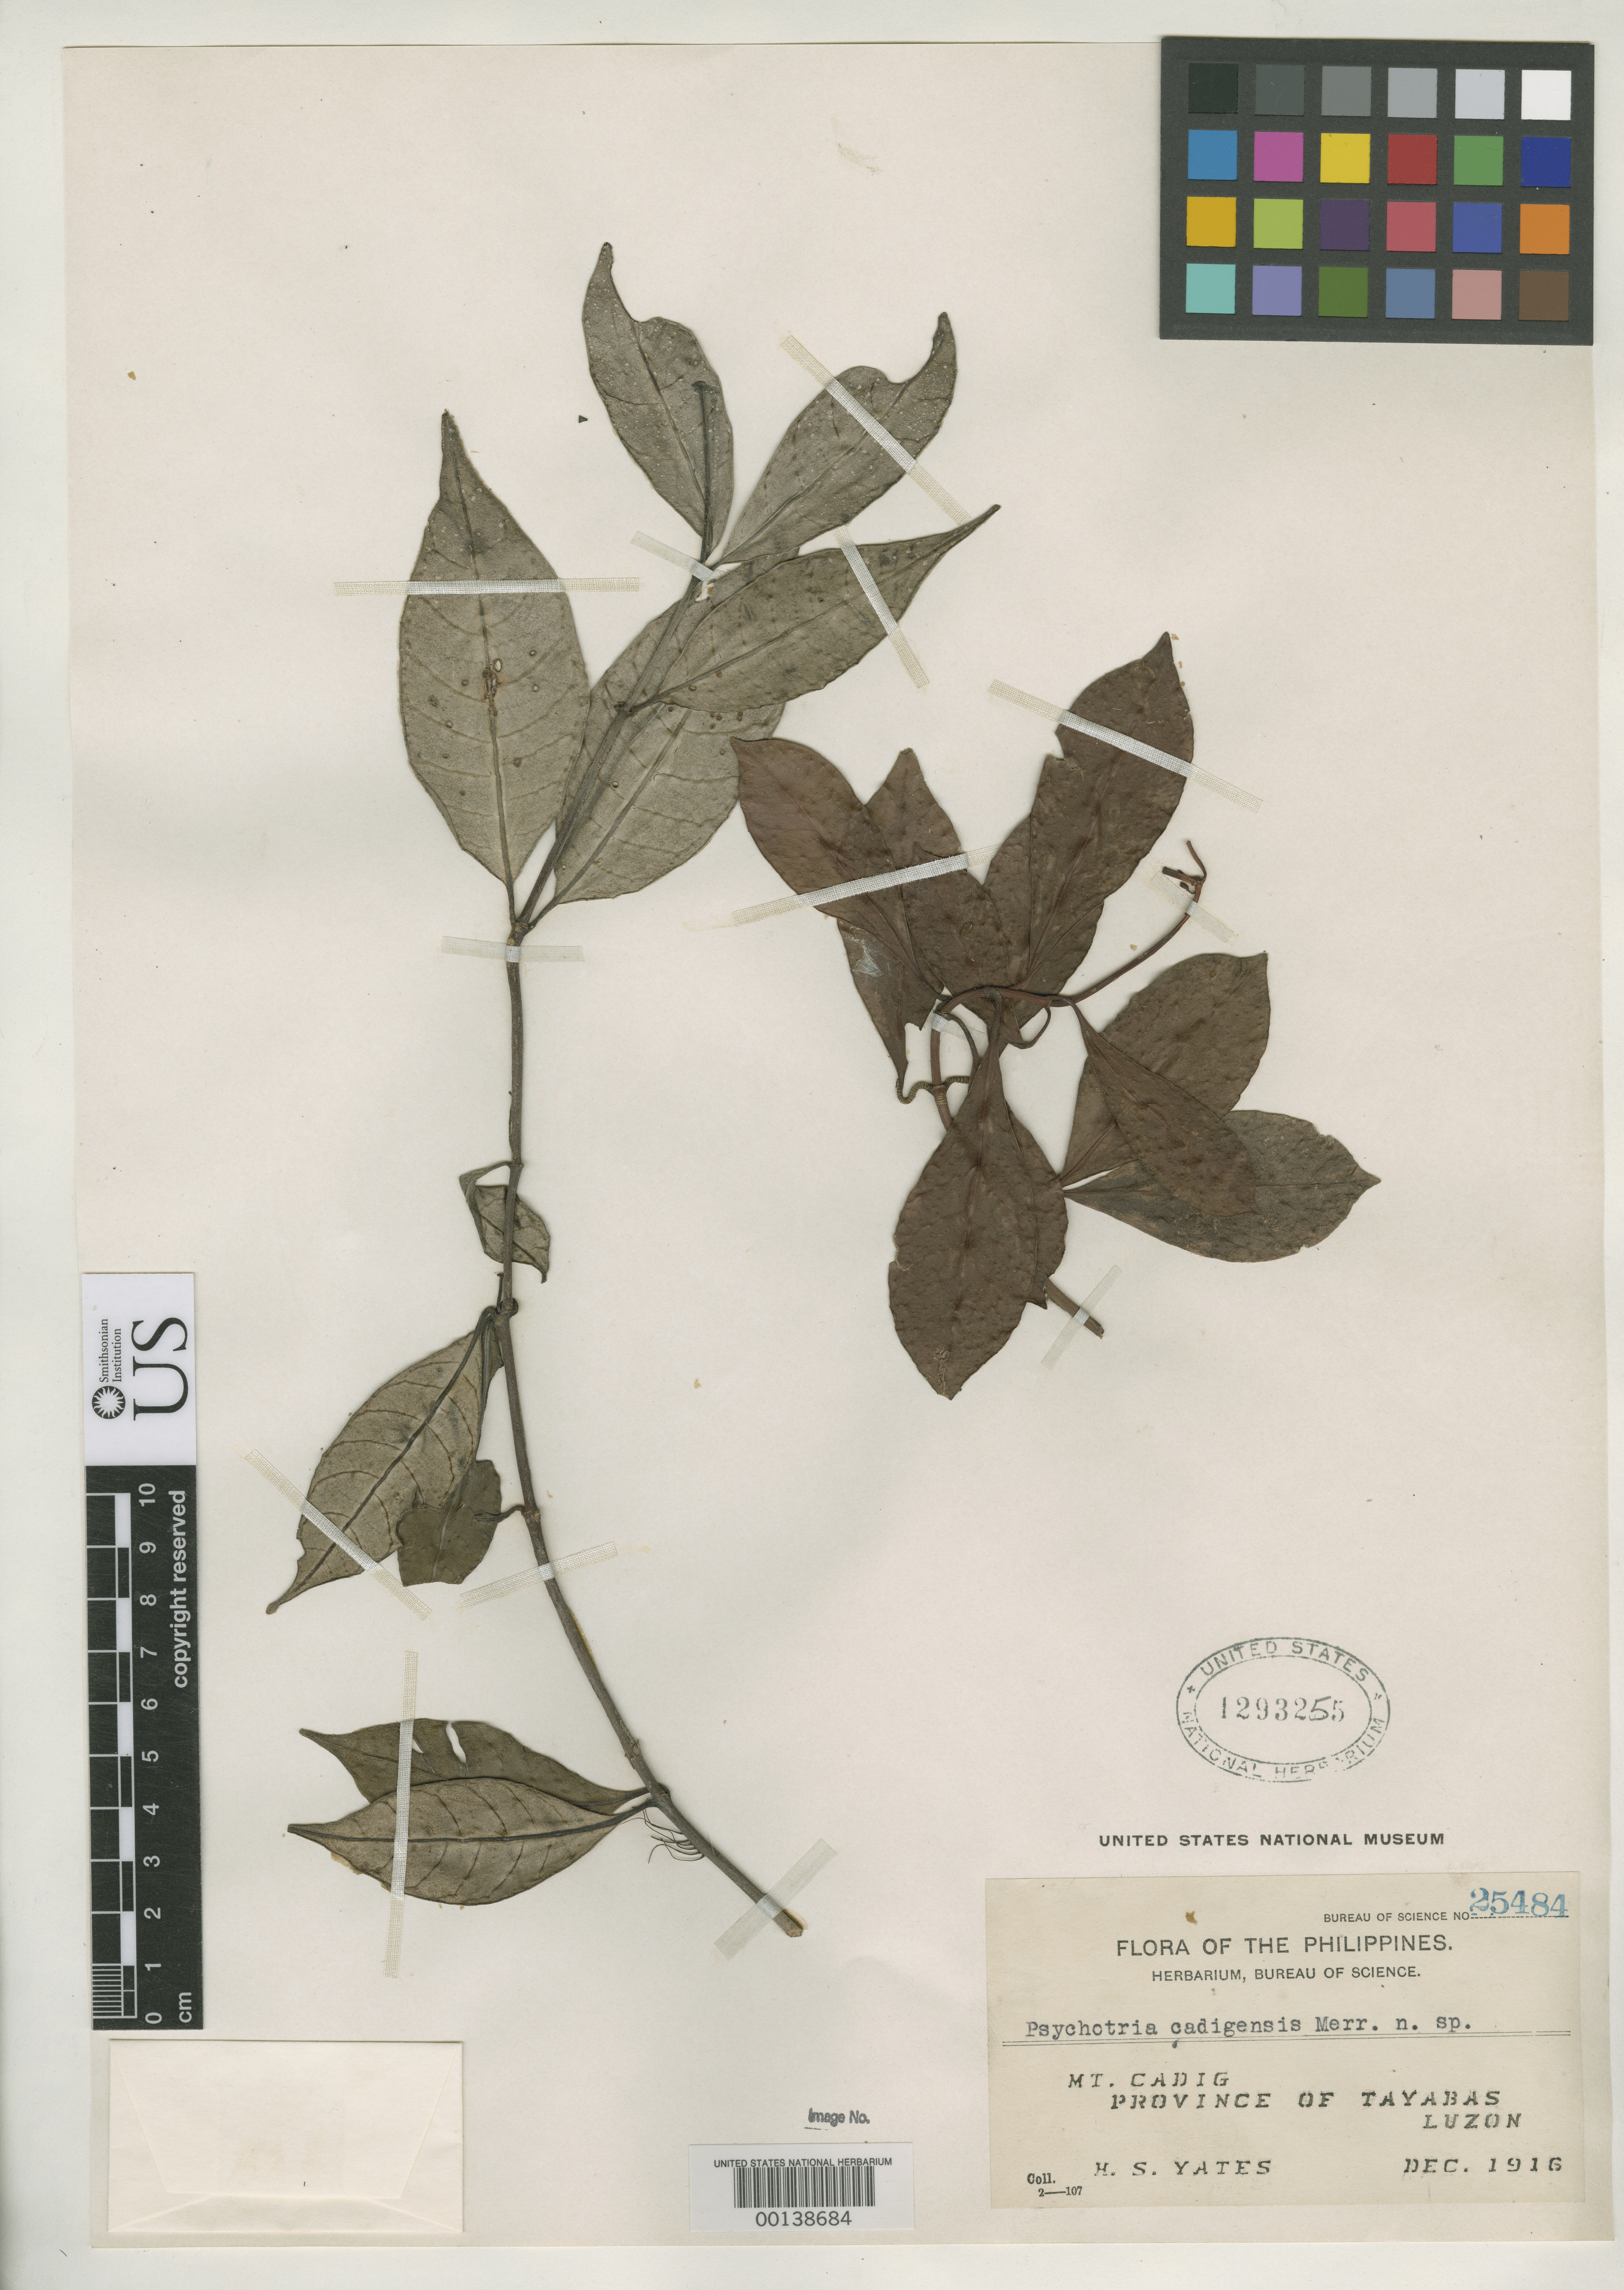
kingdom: Plantae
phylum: Tracheophyta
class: Magnoliopsida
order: Gentianales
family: Rubiaceae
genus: Psychotria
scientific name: Psychotria cadigensis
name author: Merr.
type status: Isotype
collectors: H. S. Yates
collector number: Bur. Sci. 25484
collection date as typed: Dec 1916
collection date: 1916-12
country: Philippines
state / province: Calabarzon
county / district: Quezon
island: Luzon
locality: Mt. Cadig.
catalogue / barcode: US 1293255